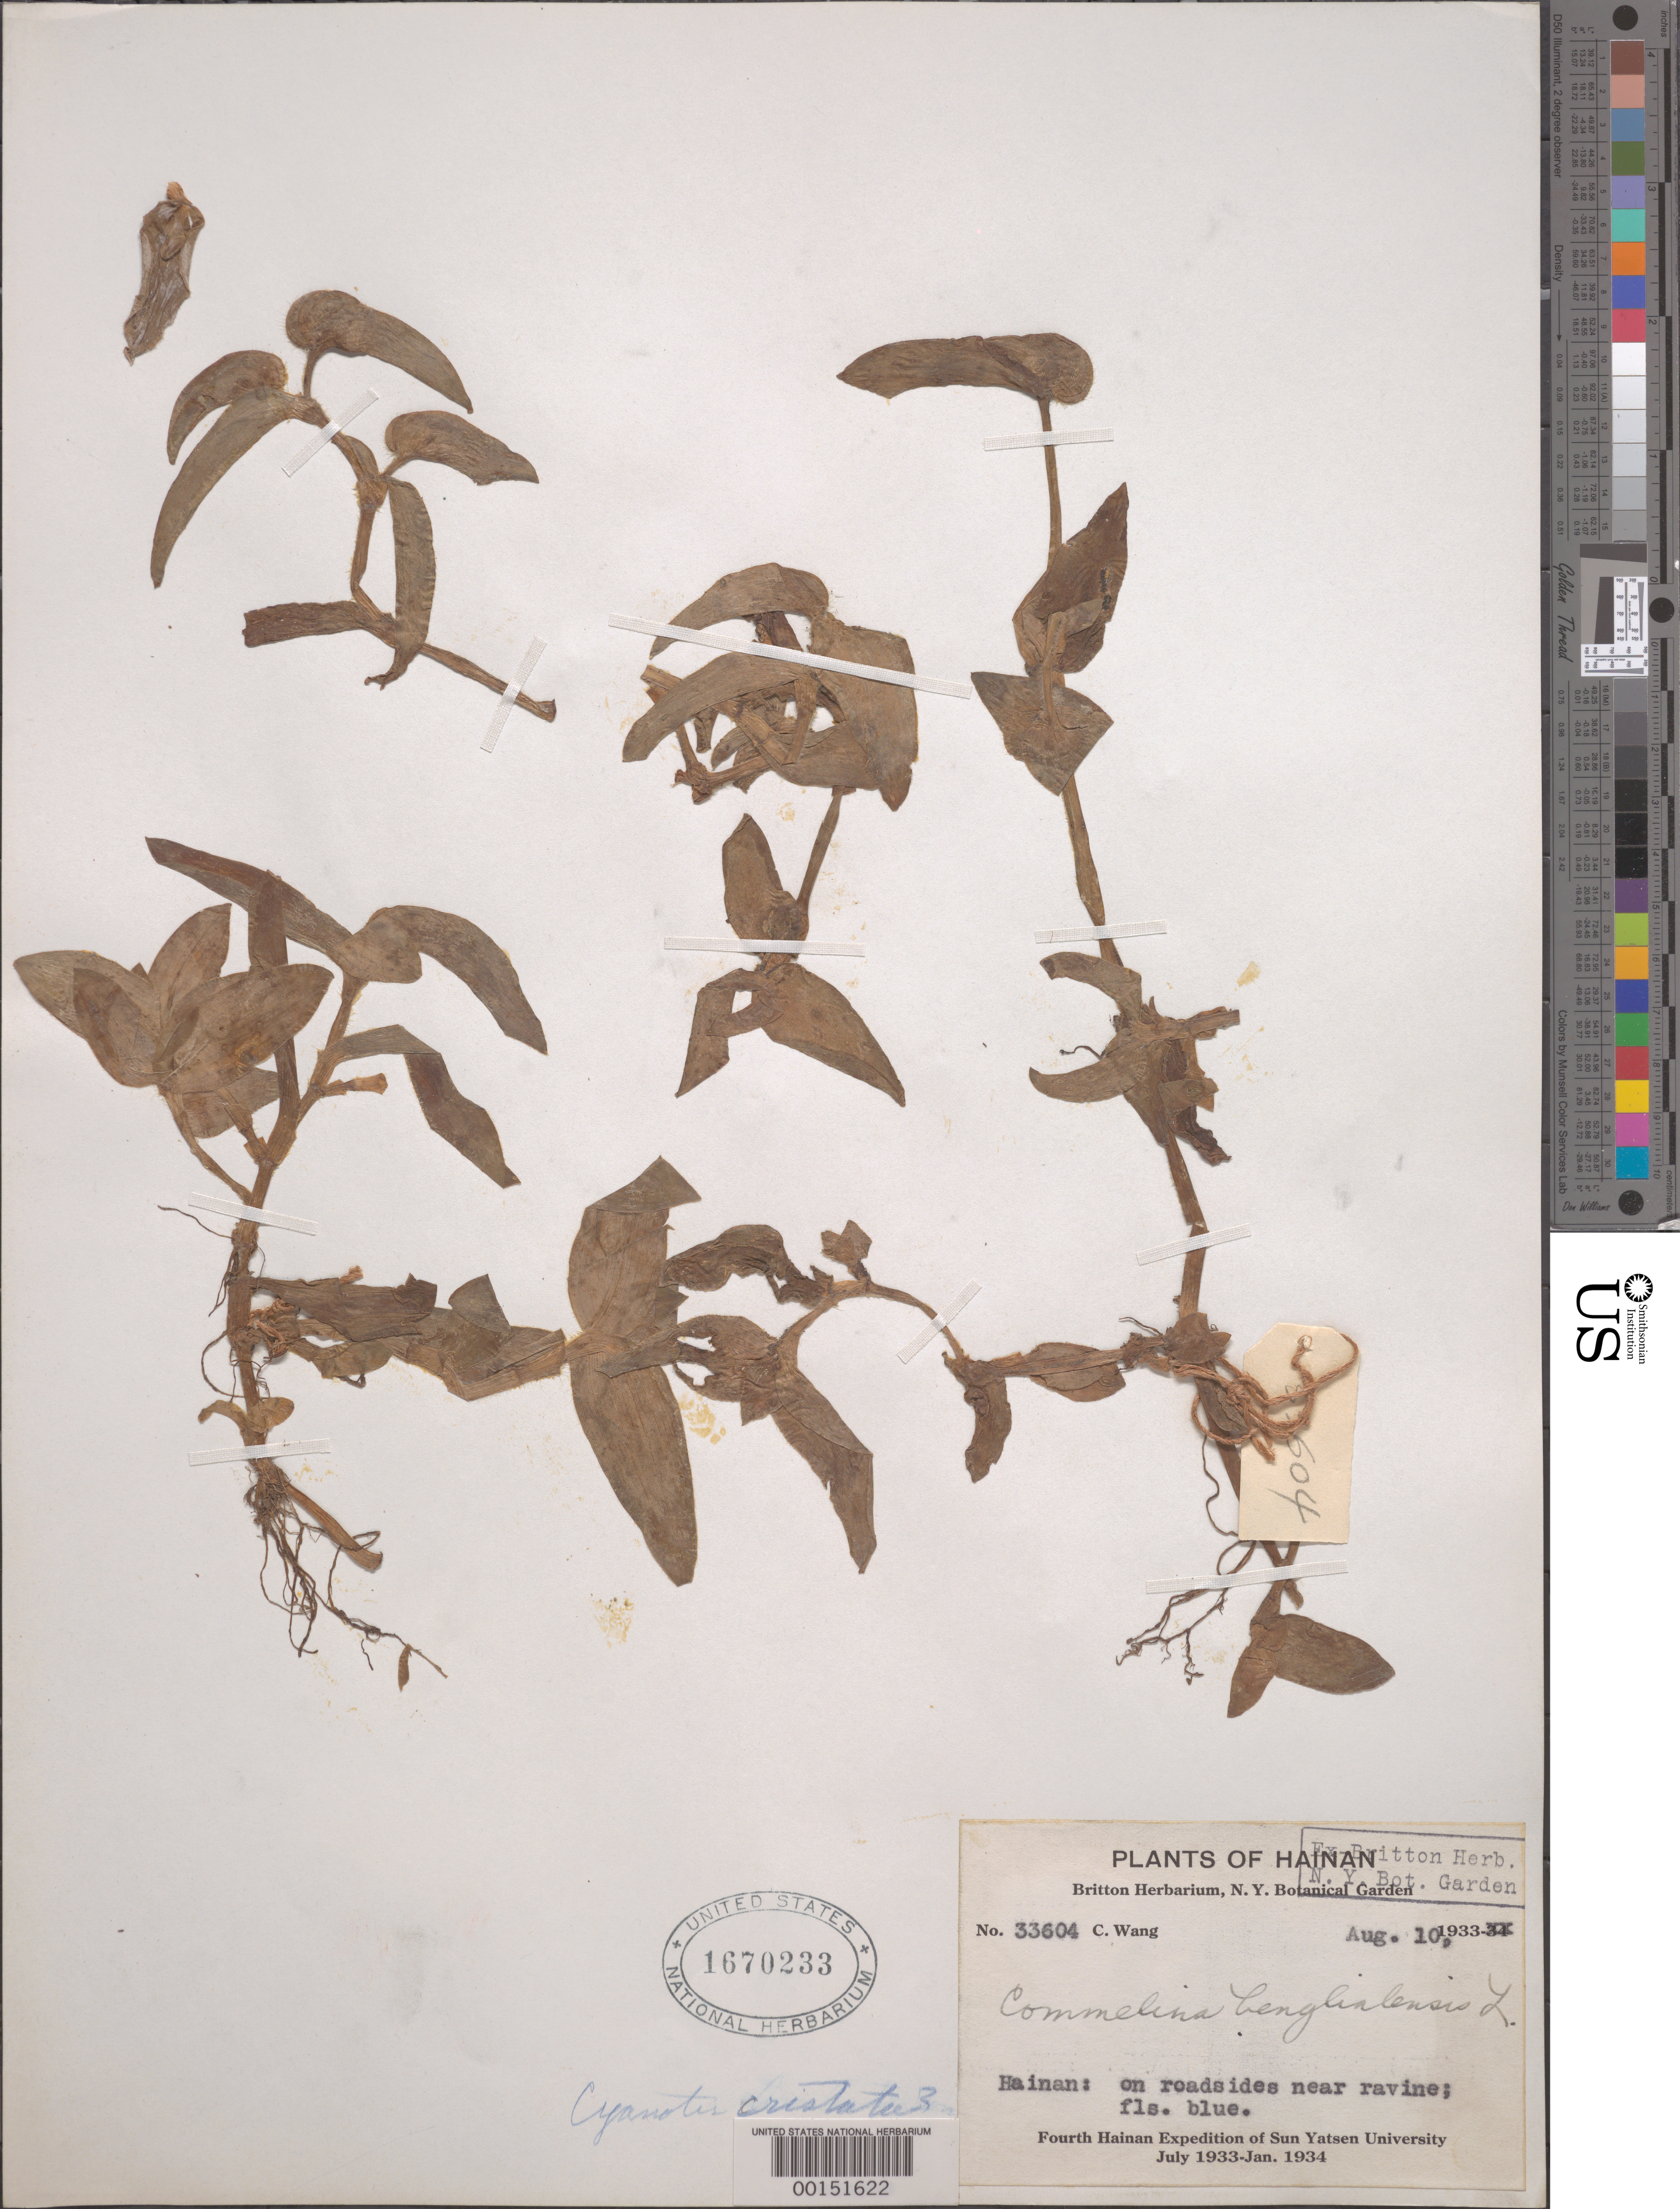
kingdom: Plantae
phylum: Tracheophyta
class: Liliopsida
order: Commelinales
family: Commelinaceae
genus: Cyanotis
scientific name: Cyanotis cristata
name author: (L.) D. Don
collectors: C. Wang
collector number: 3360.4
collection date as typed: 10 Aug 1933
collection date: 1933-08-10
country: China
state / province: Hainan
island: Hainan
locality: Hainan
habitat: Roadsides near ravine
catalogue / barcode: US 1670233